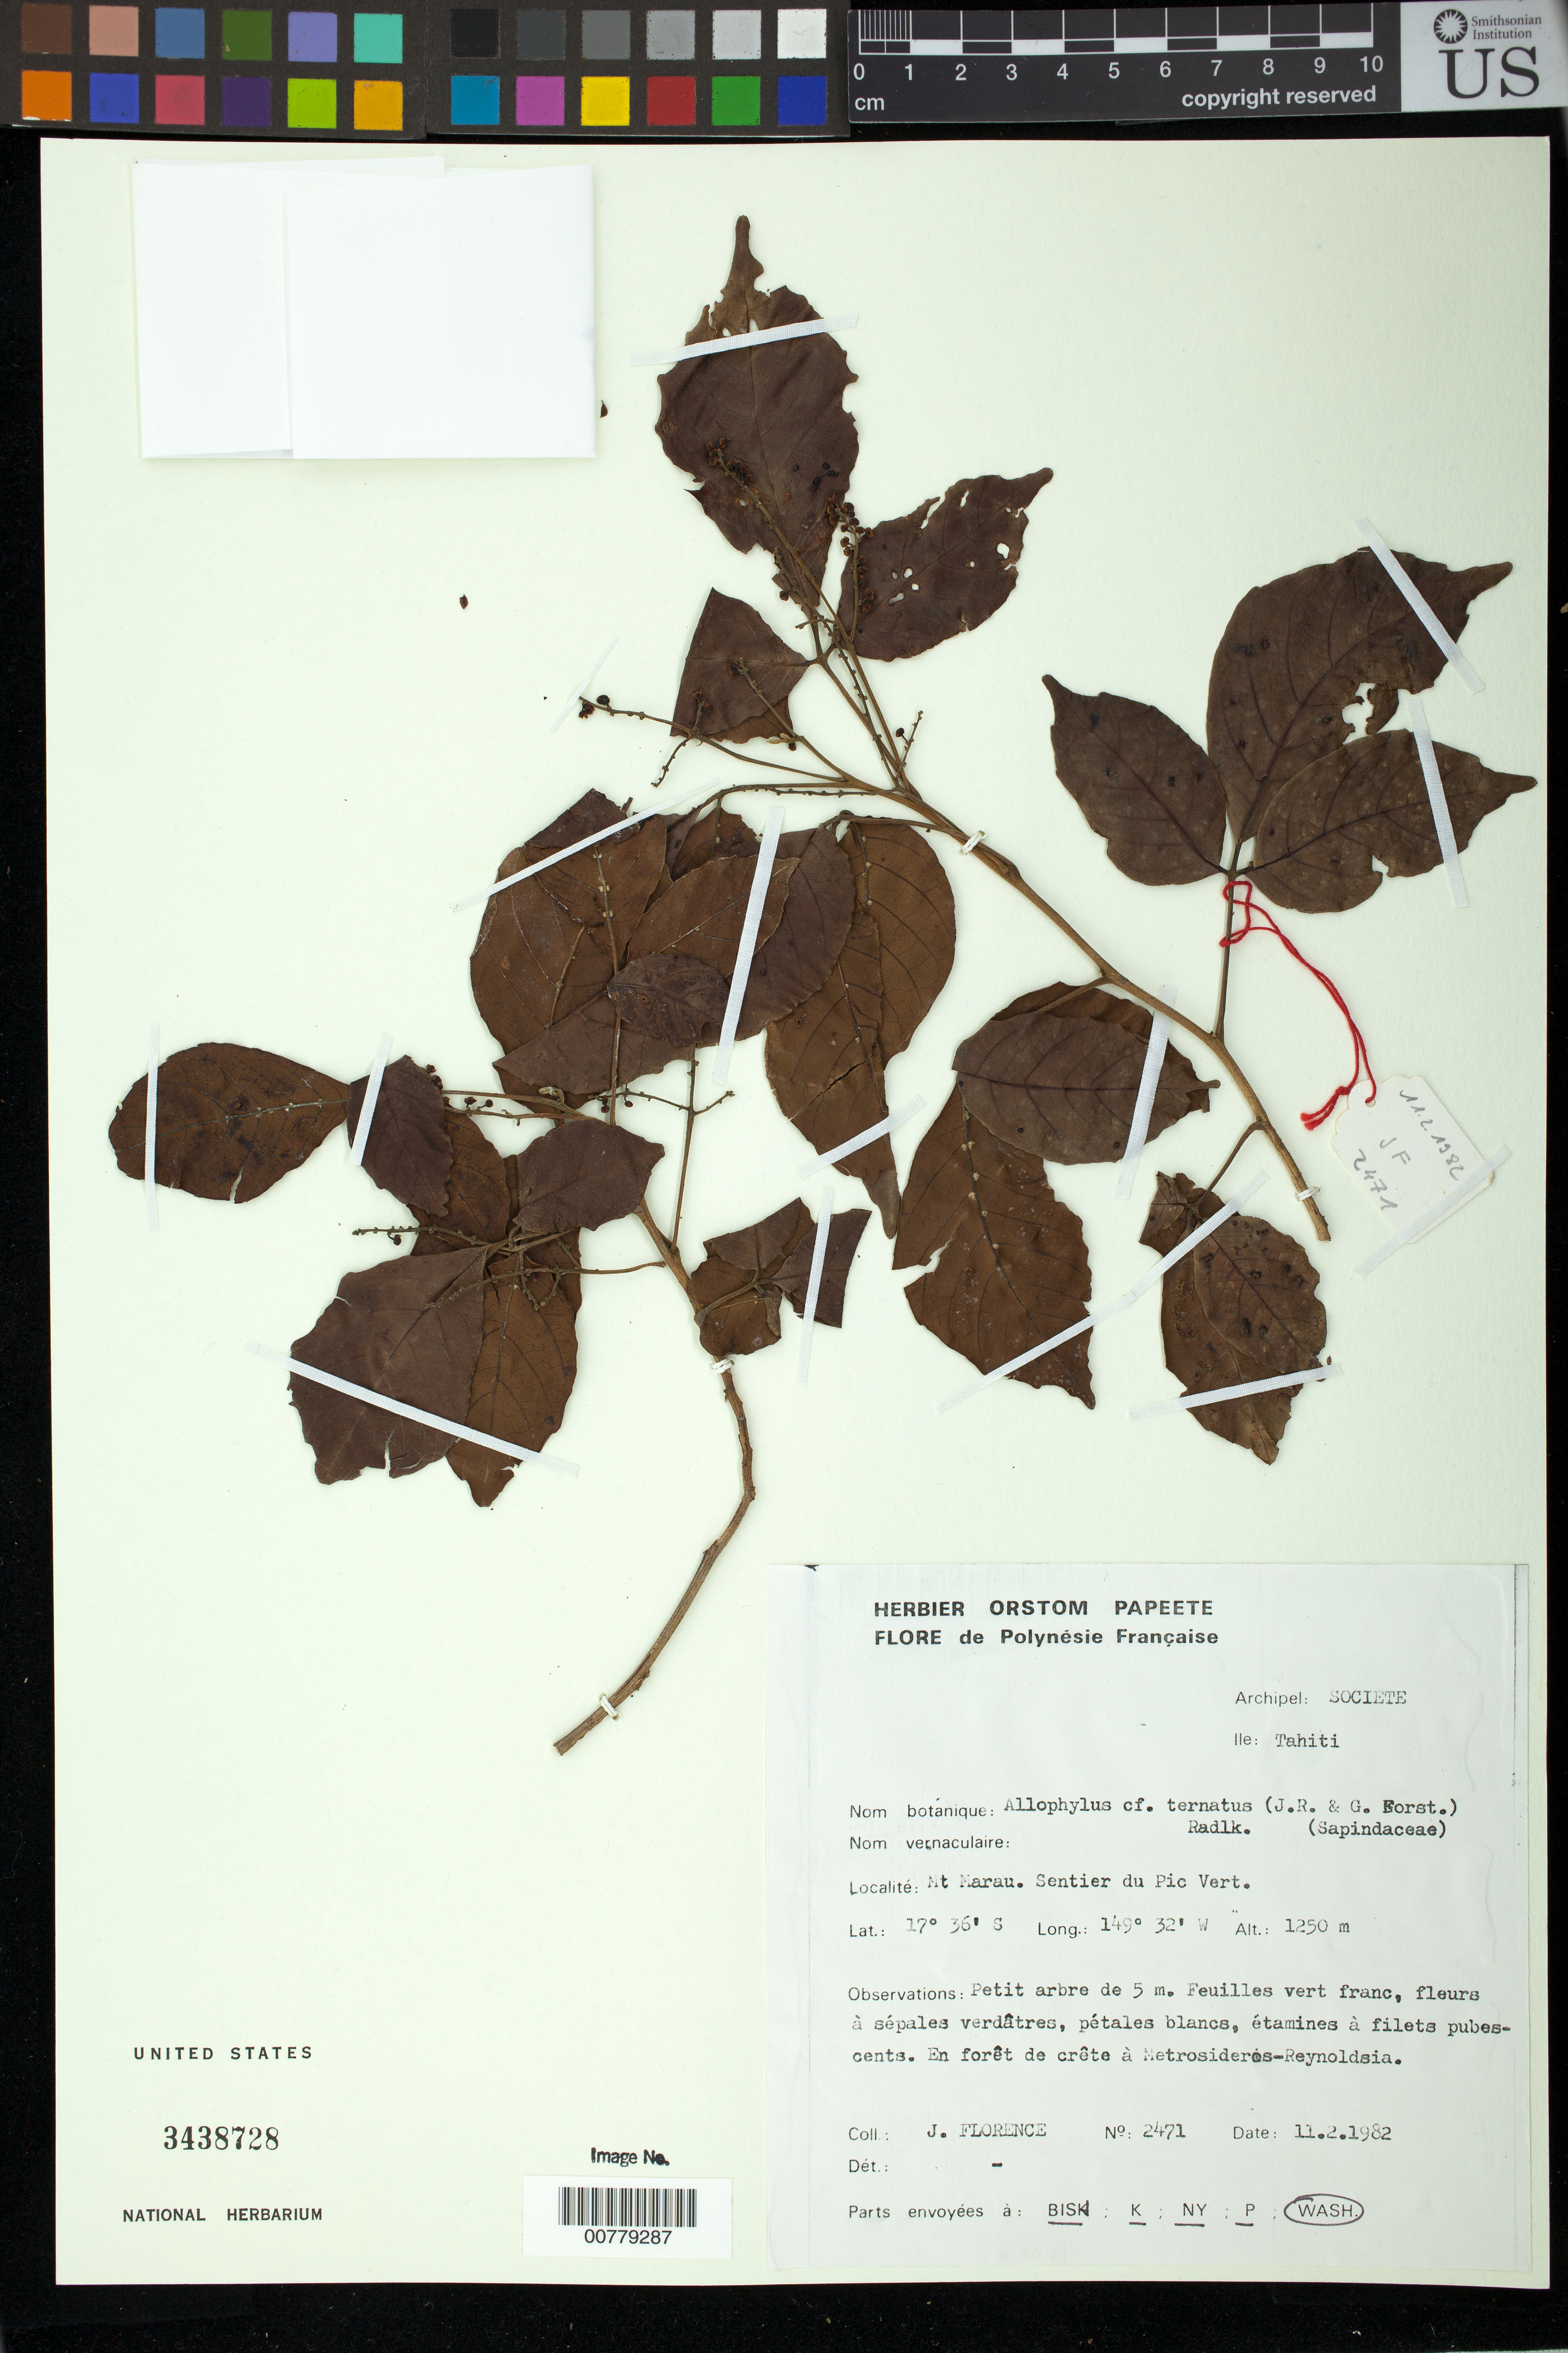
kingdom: Plantae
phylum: Tracheophyta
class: Magnoliopsida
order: Sapindales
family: Sapindaceae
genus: Allophylus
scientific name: Allophylus ternatus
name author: (G. Forst.) Radlk.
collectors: J. Florence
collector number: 2471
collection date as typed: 11 Feb 1982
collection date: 1982-02-11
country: French Polynesia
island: Tahiti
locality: Tahiti, Mt. Marau. Sentier du Pic Vert.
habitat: En forêt de crête à Metrosideros-Reynoldsia.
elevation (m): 1250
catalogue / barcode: US 3438728